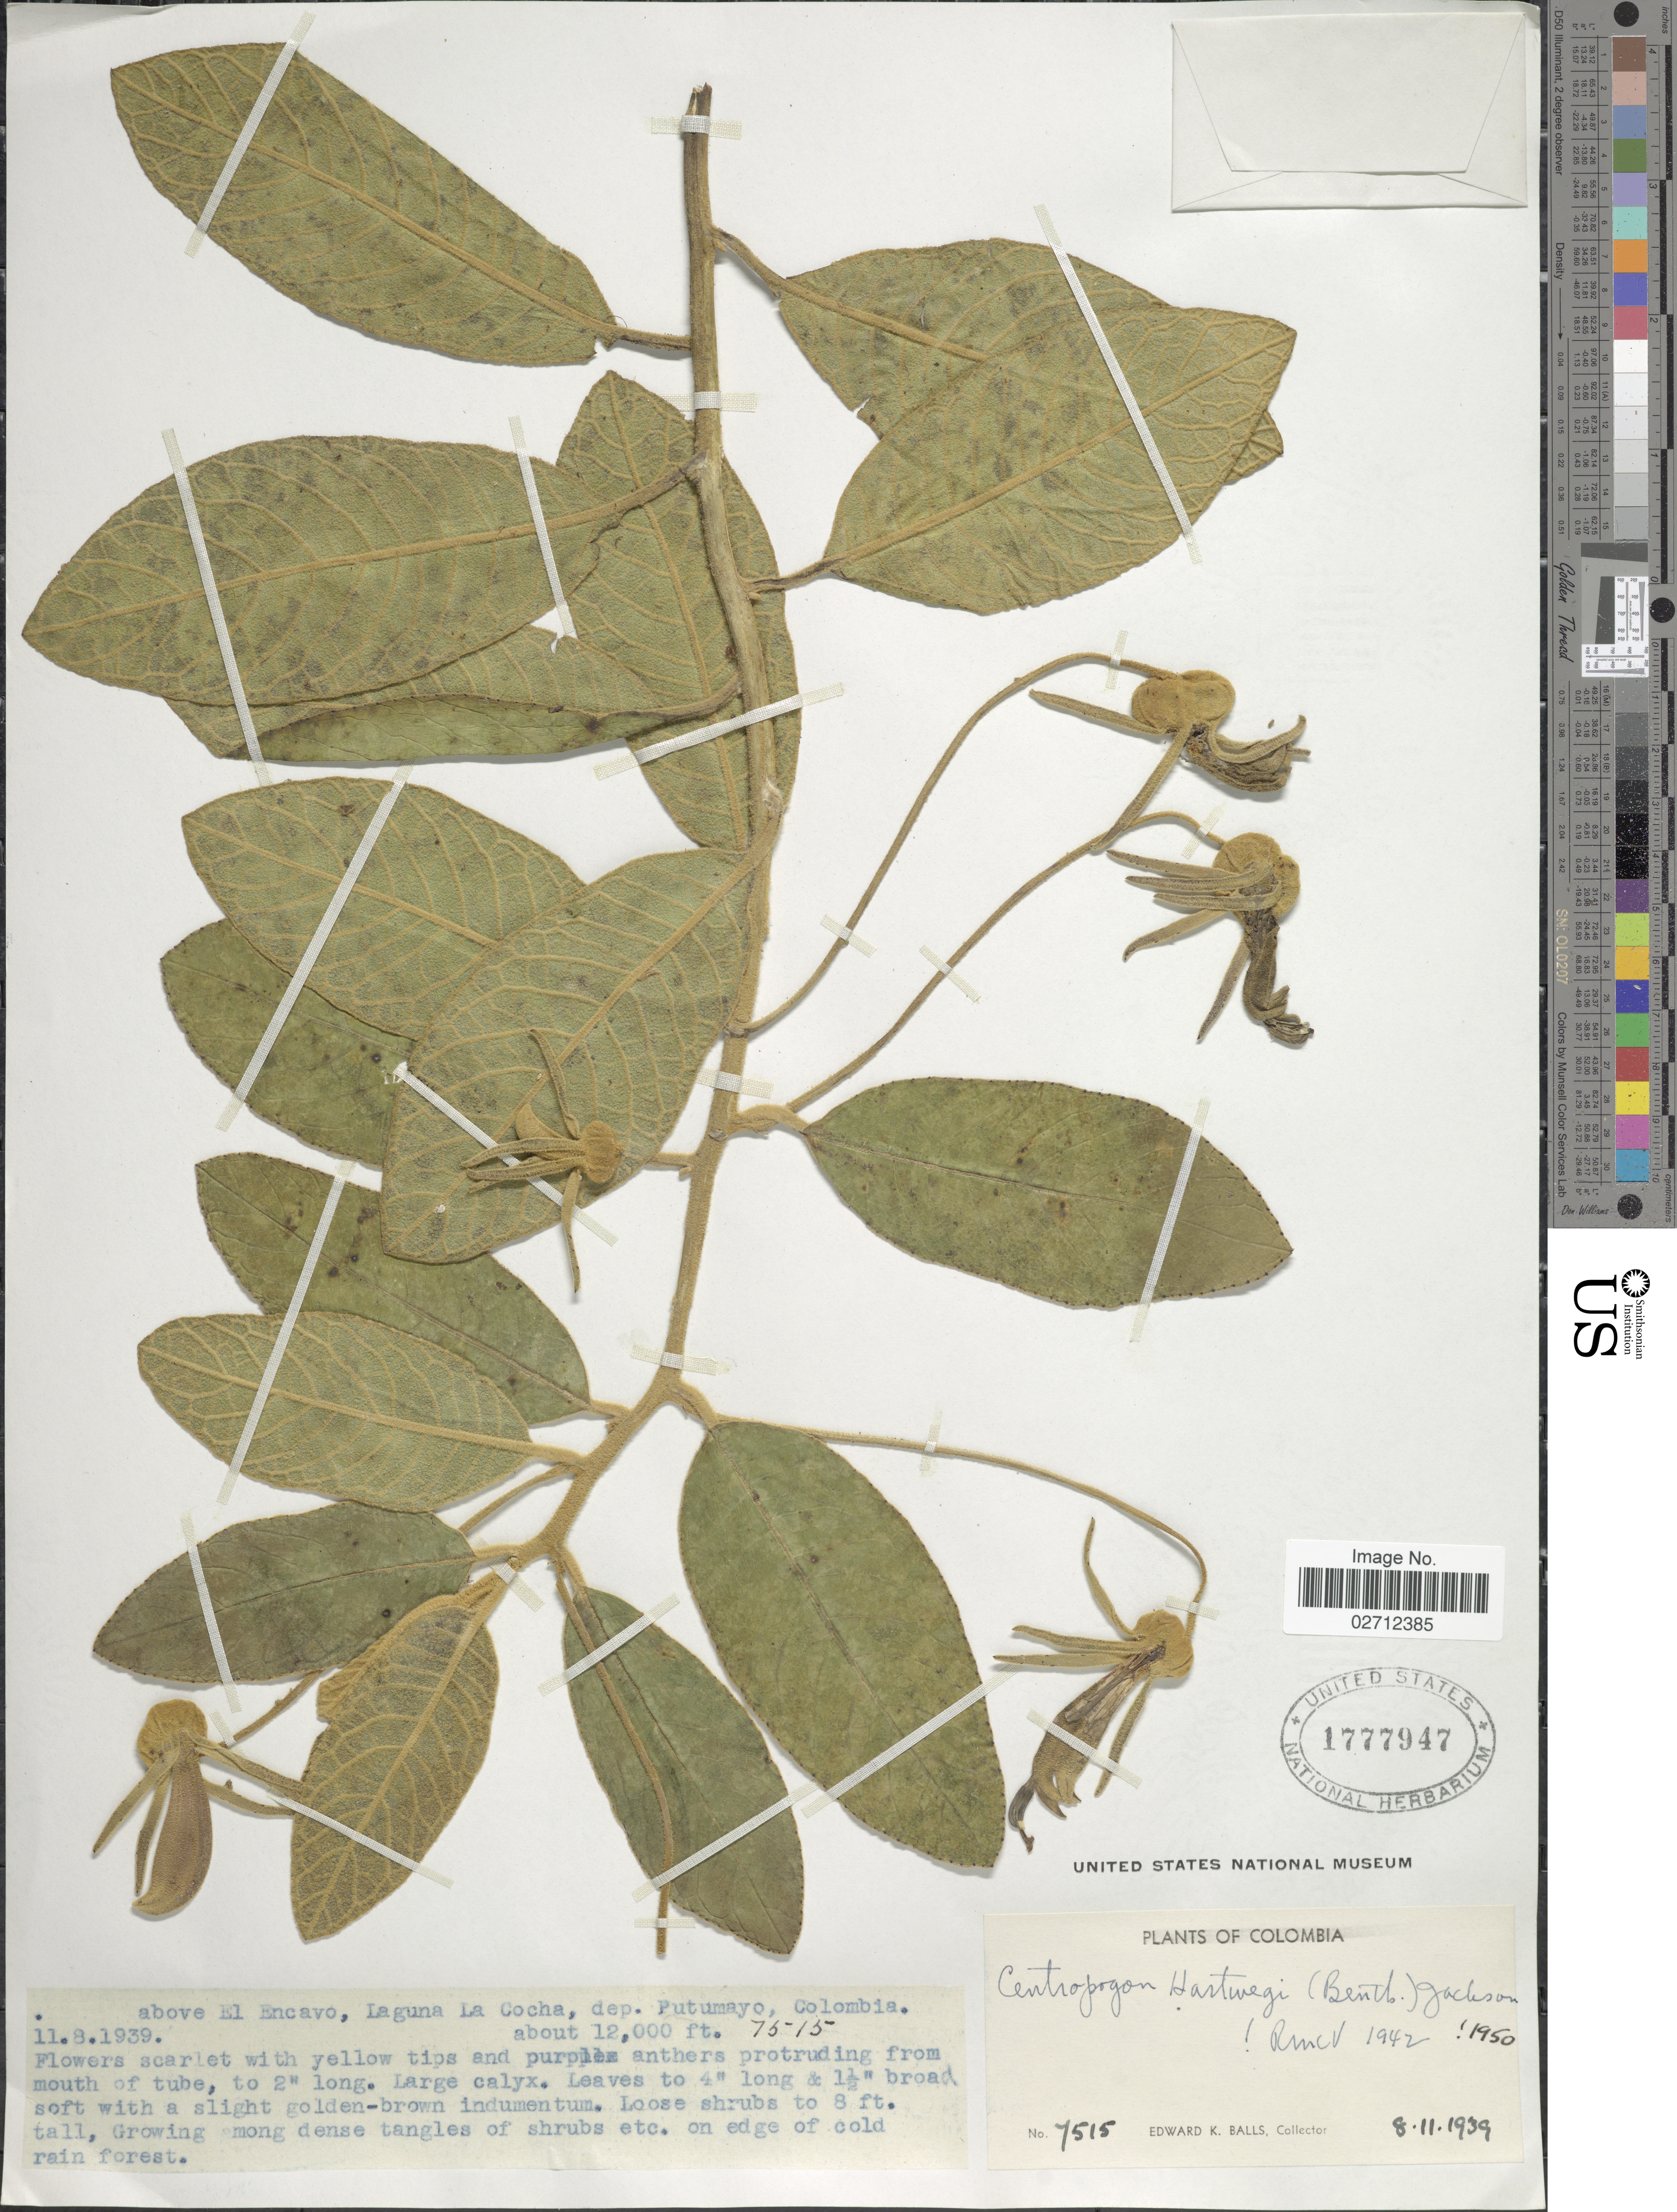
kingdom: Plantae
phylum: Tracheophyta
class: Magnoliopsida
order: Asterales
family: Campanulaceae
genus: Centropogon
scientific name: Centropogon hartwegii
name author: (Benth.) Benth. & Hook. f. ex B.D. Jacks.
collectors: E. K. Balls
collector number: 7515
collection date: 1939-11-08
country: Colombia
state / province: Putumayo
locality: Above El Encavo, Laguna La Cocha, dep. Putumayo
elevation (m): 3658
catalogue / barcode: US 1777947